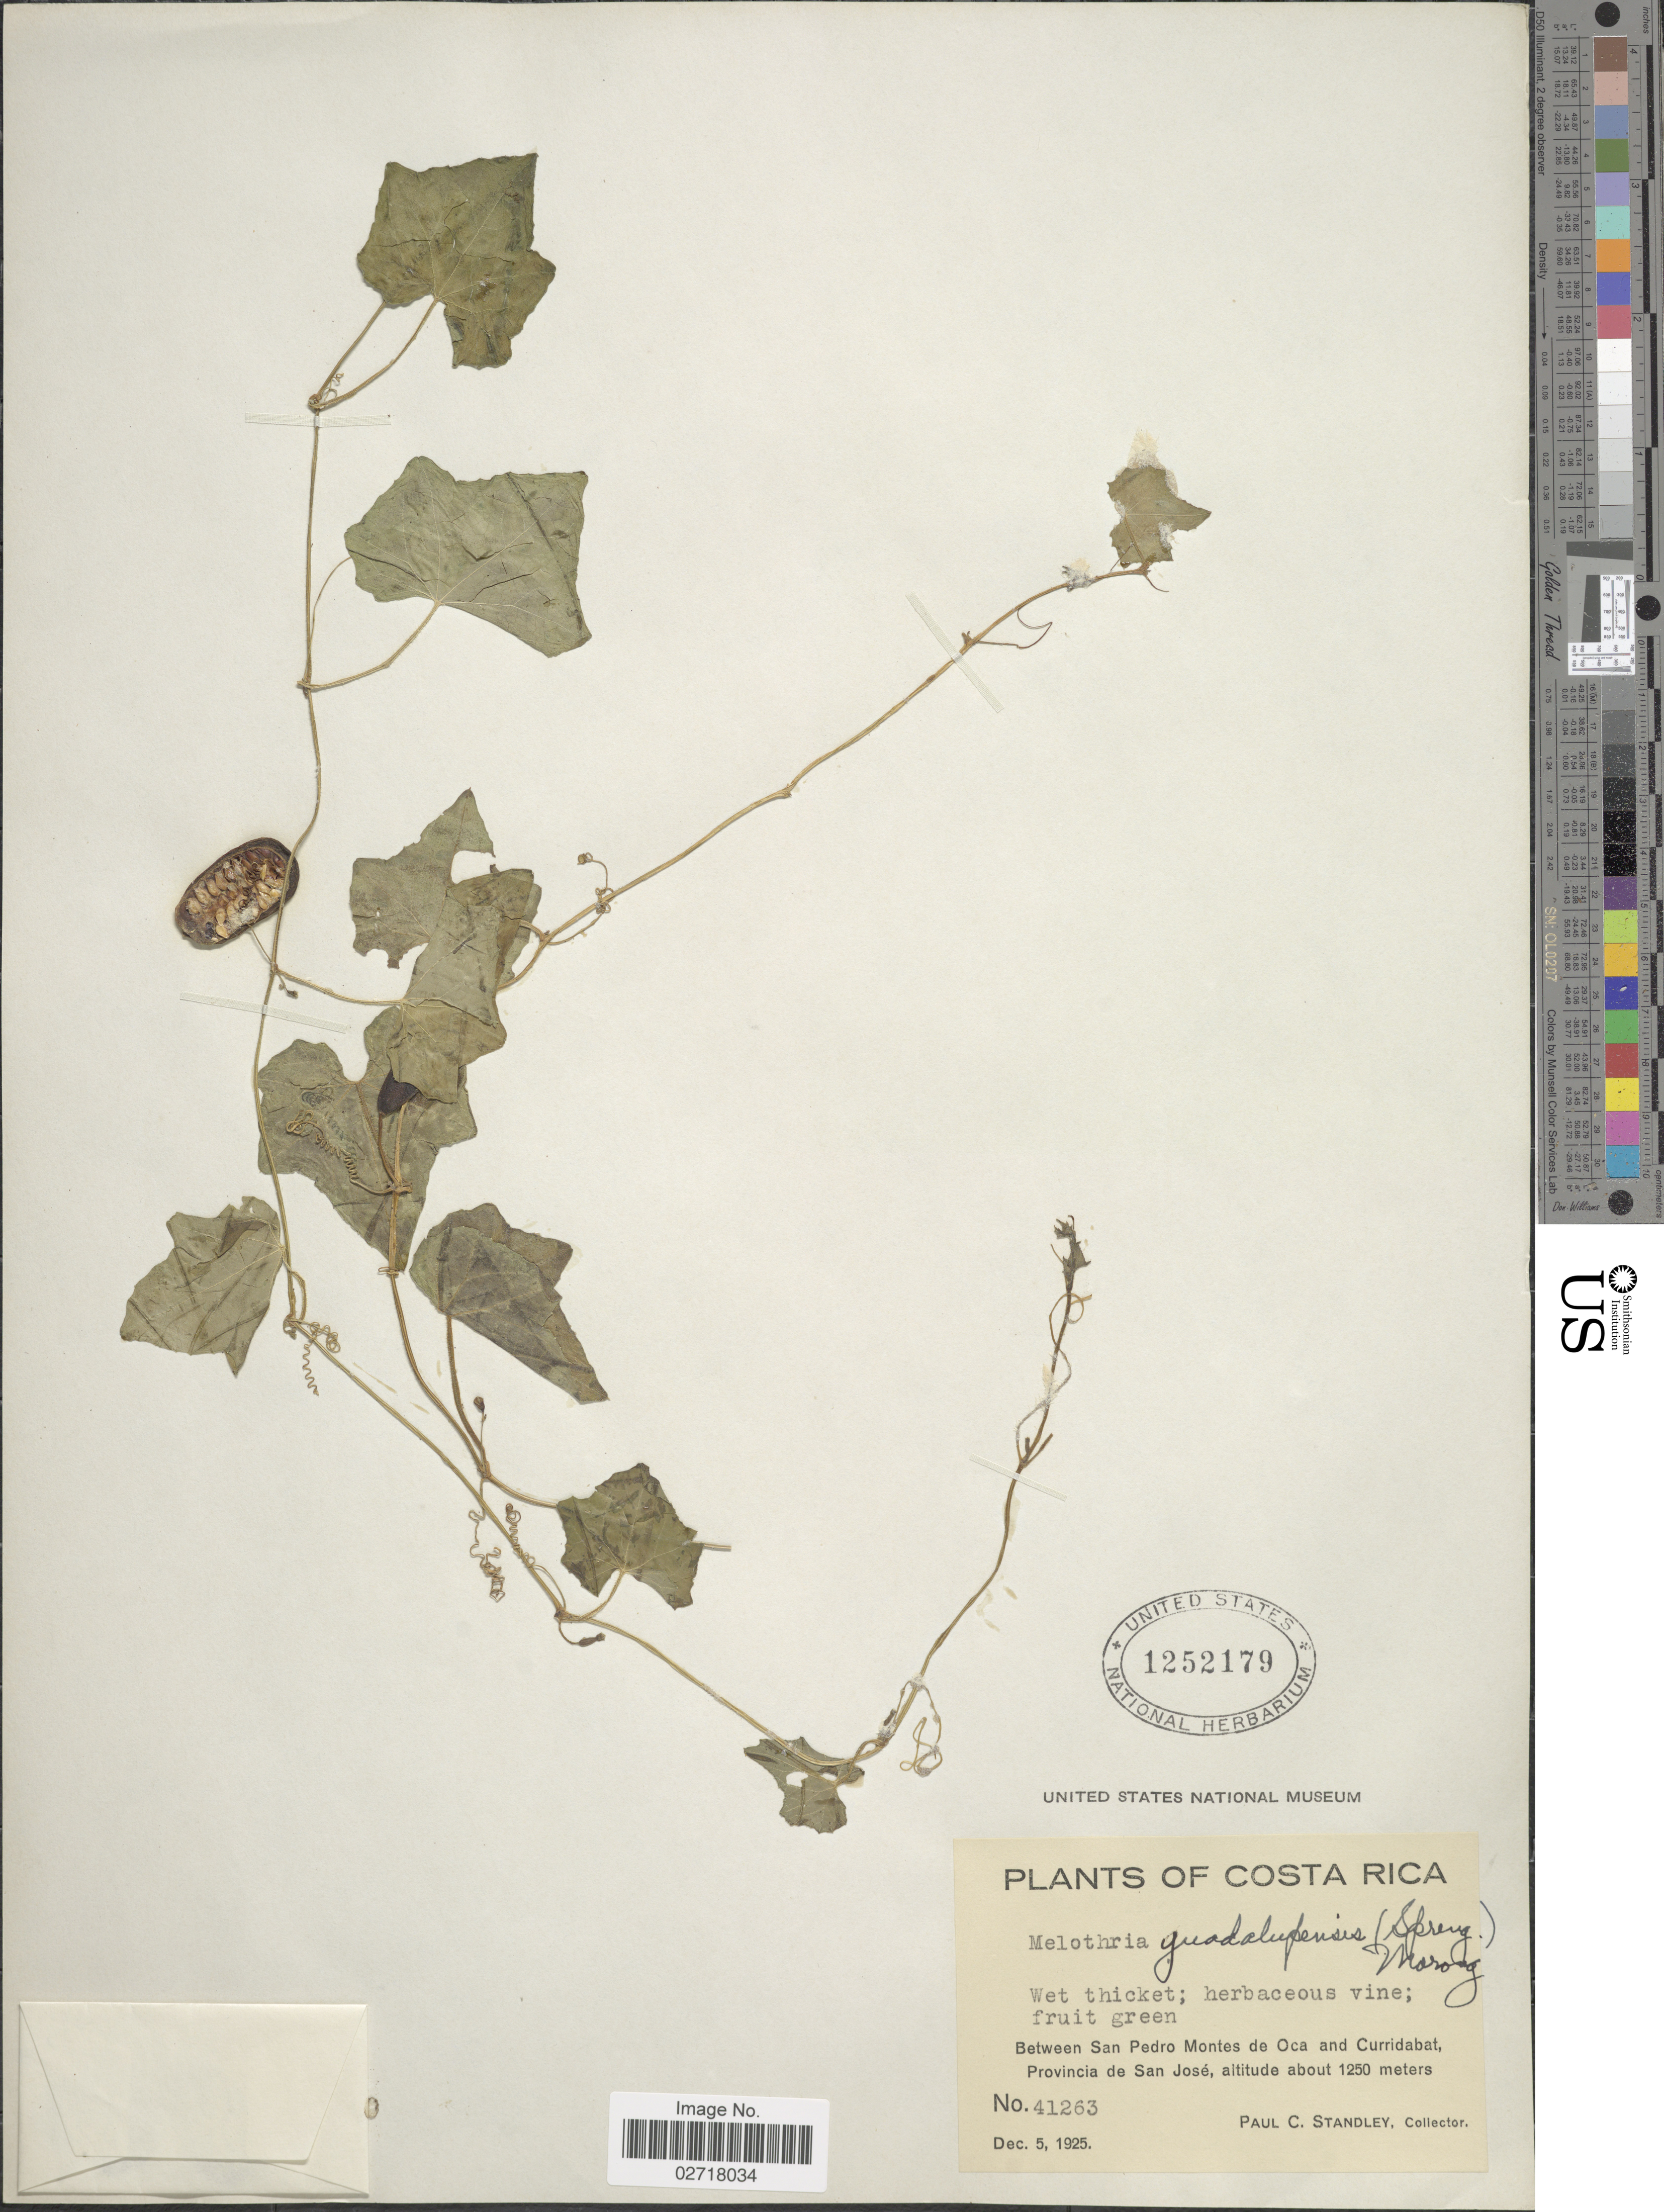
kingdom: Plantae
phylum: Tracheophyta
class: Magnoliopsida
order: Cucurbitales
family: Cucurbitaceae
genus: Melothria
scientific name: Melothria pendula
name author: L.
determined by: U.S. National Herbarium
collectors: P. C. Standley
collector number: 41263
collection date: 1925-12-05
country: Costa Rica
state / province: San José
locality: Between San Pedro Montes de Oca and Curridabat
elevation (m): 1250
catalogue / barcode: US 1252179